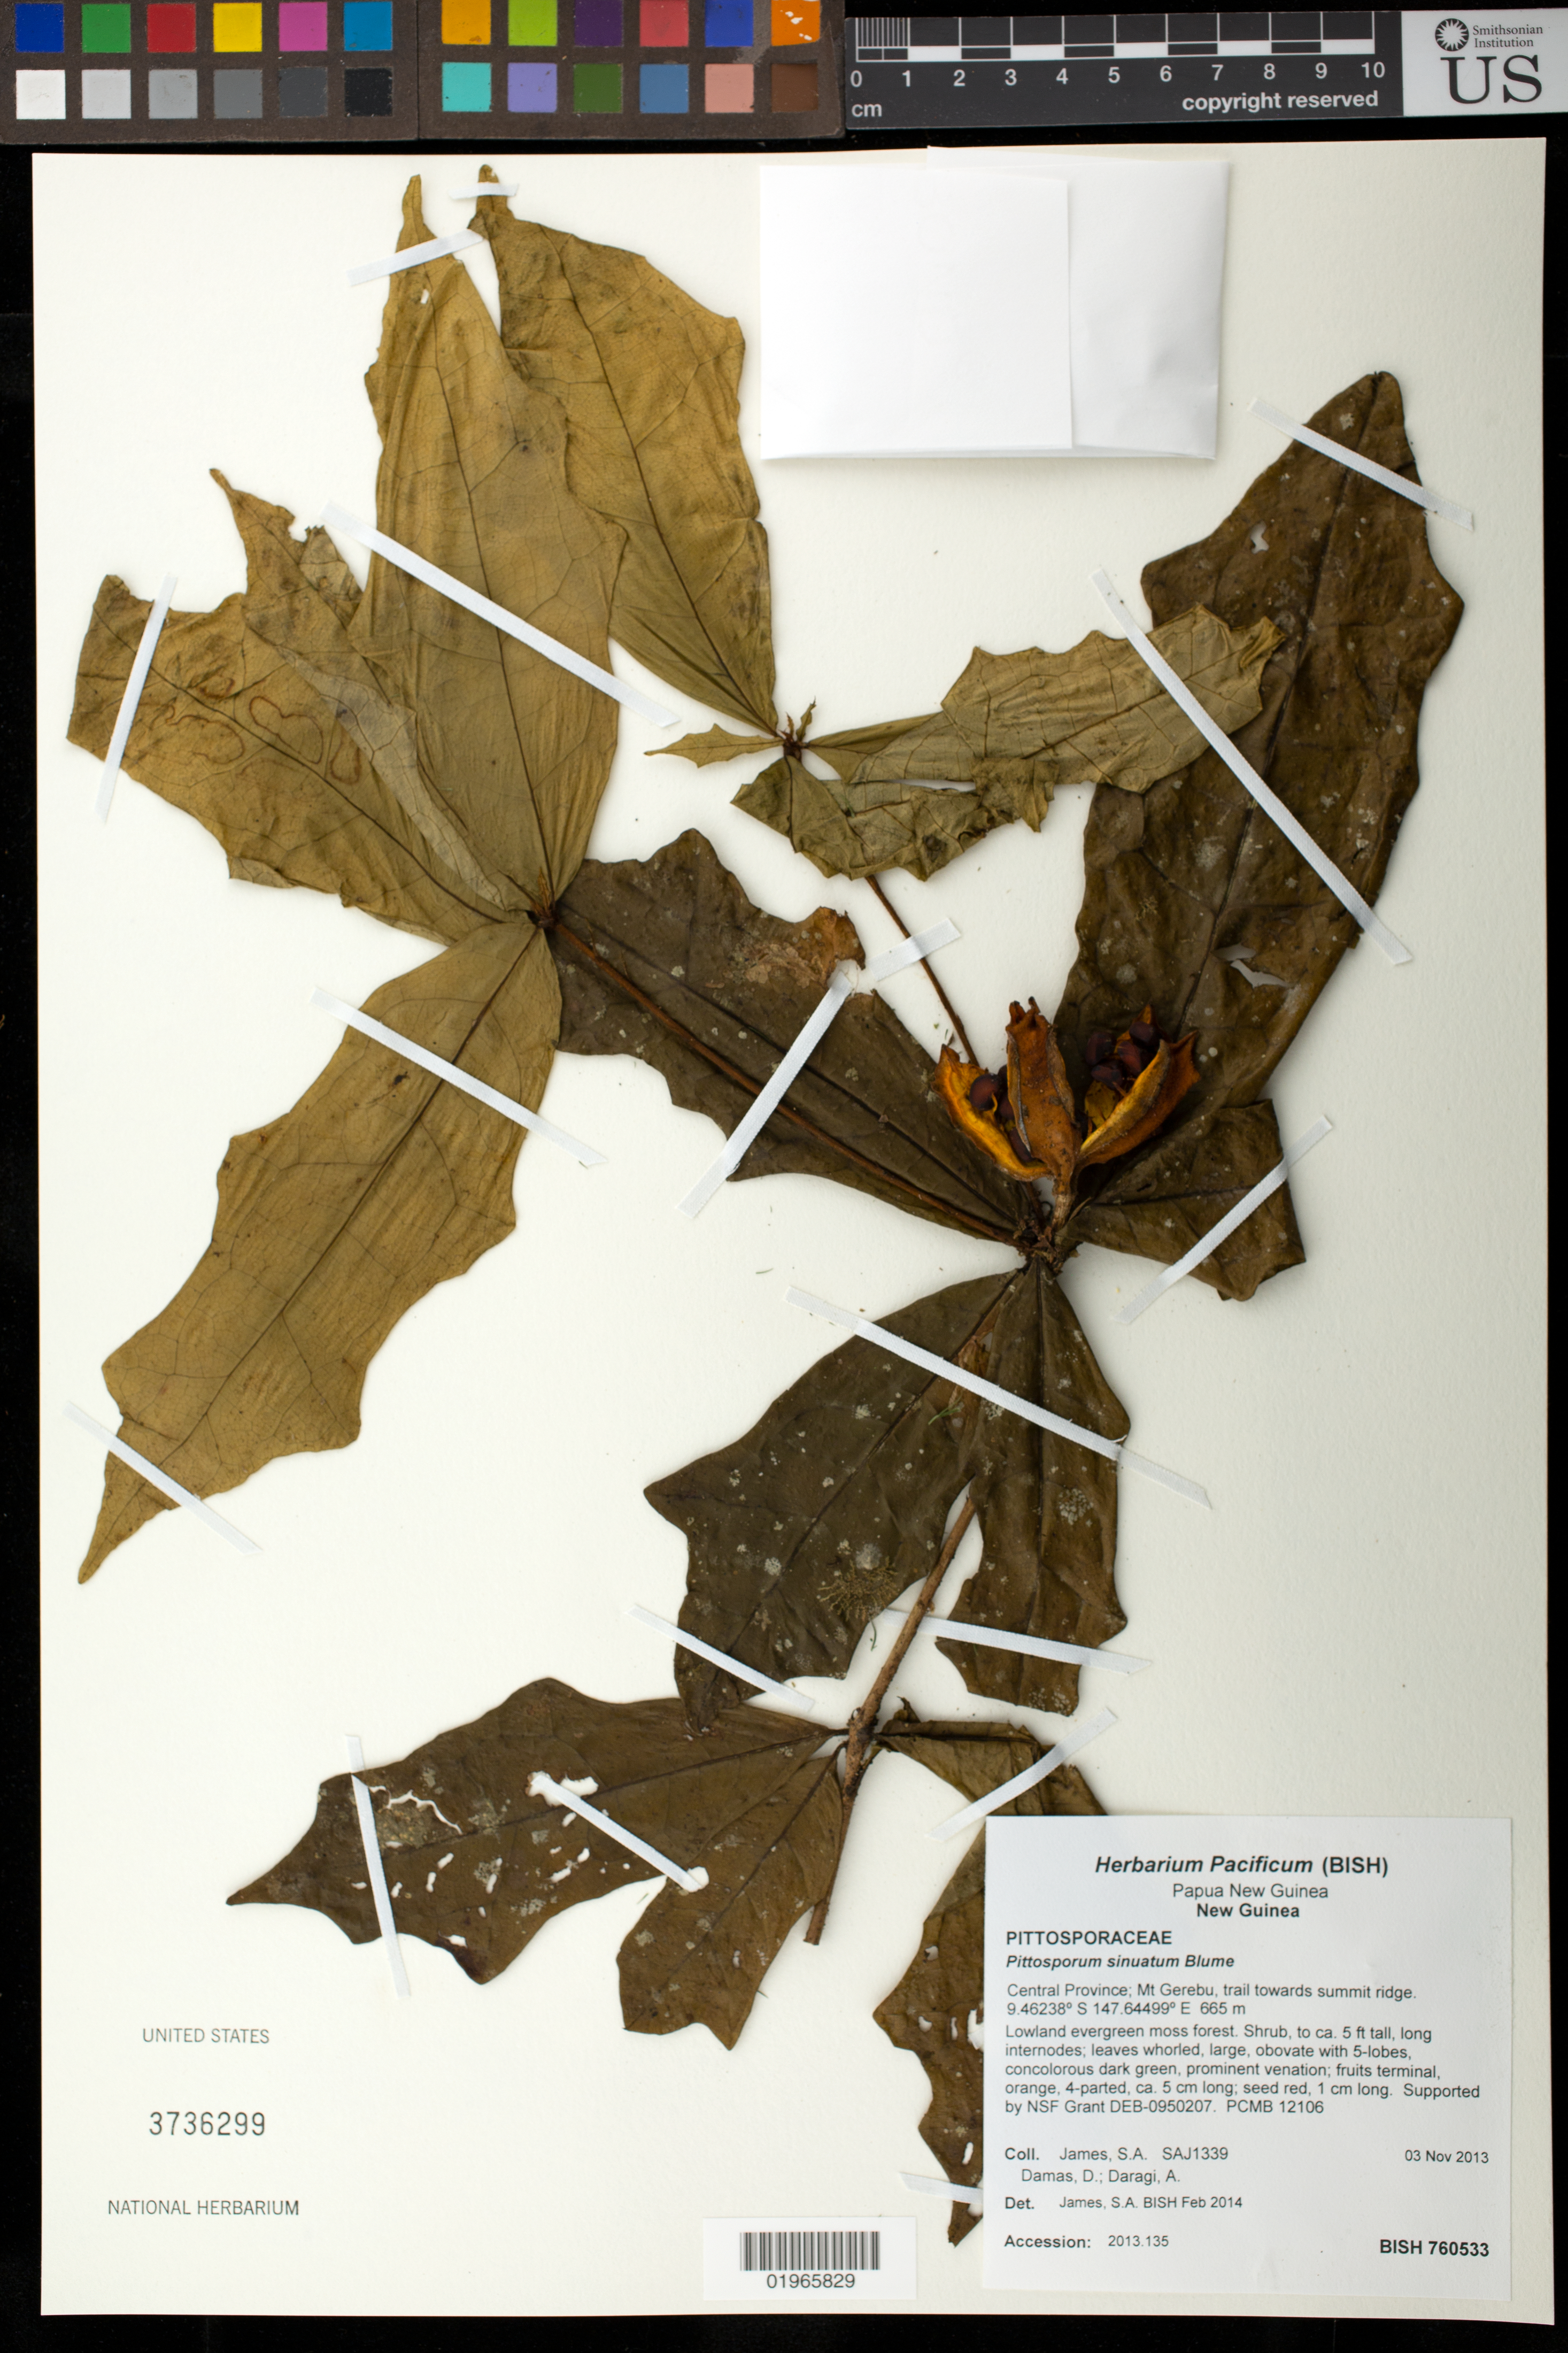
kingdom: Plantae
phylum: Tracheophyta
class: Magnoliopsida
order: Apiales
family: Pittosporaceae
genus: Pittosporum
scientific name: Pittosporum sinuatum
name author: Blume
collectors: S. James, D. Damas & A. Daragi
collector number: SAJ1339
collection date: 2013-11-03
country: Papua New Guinea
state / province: New Guinea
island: New Guinea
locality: Central Province, Mt. Gerebu, trail towards summit ridge.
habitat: Lowland evergreen moss forest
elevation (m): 665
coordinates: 9.46444 S, 147.64417 E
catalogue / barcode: US 3736299